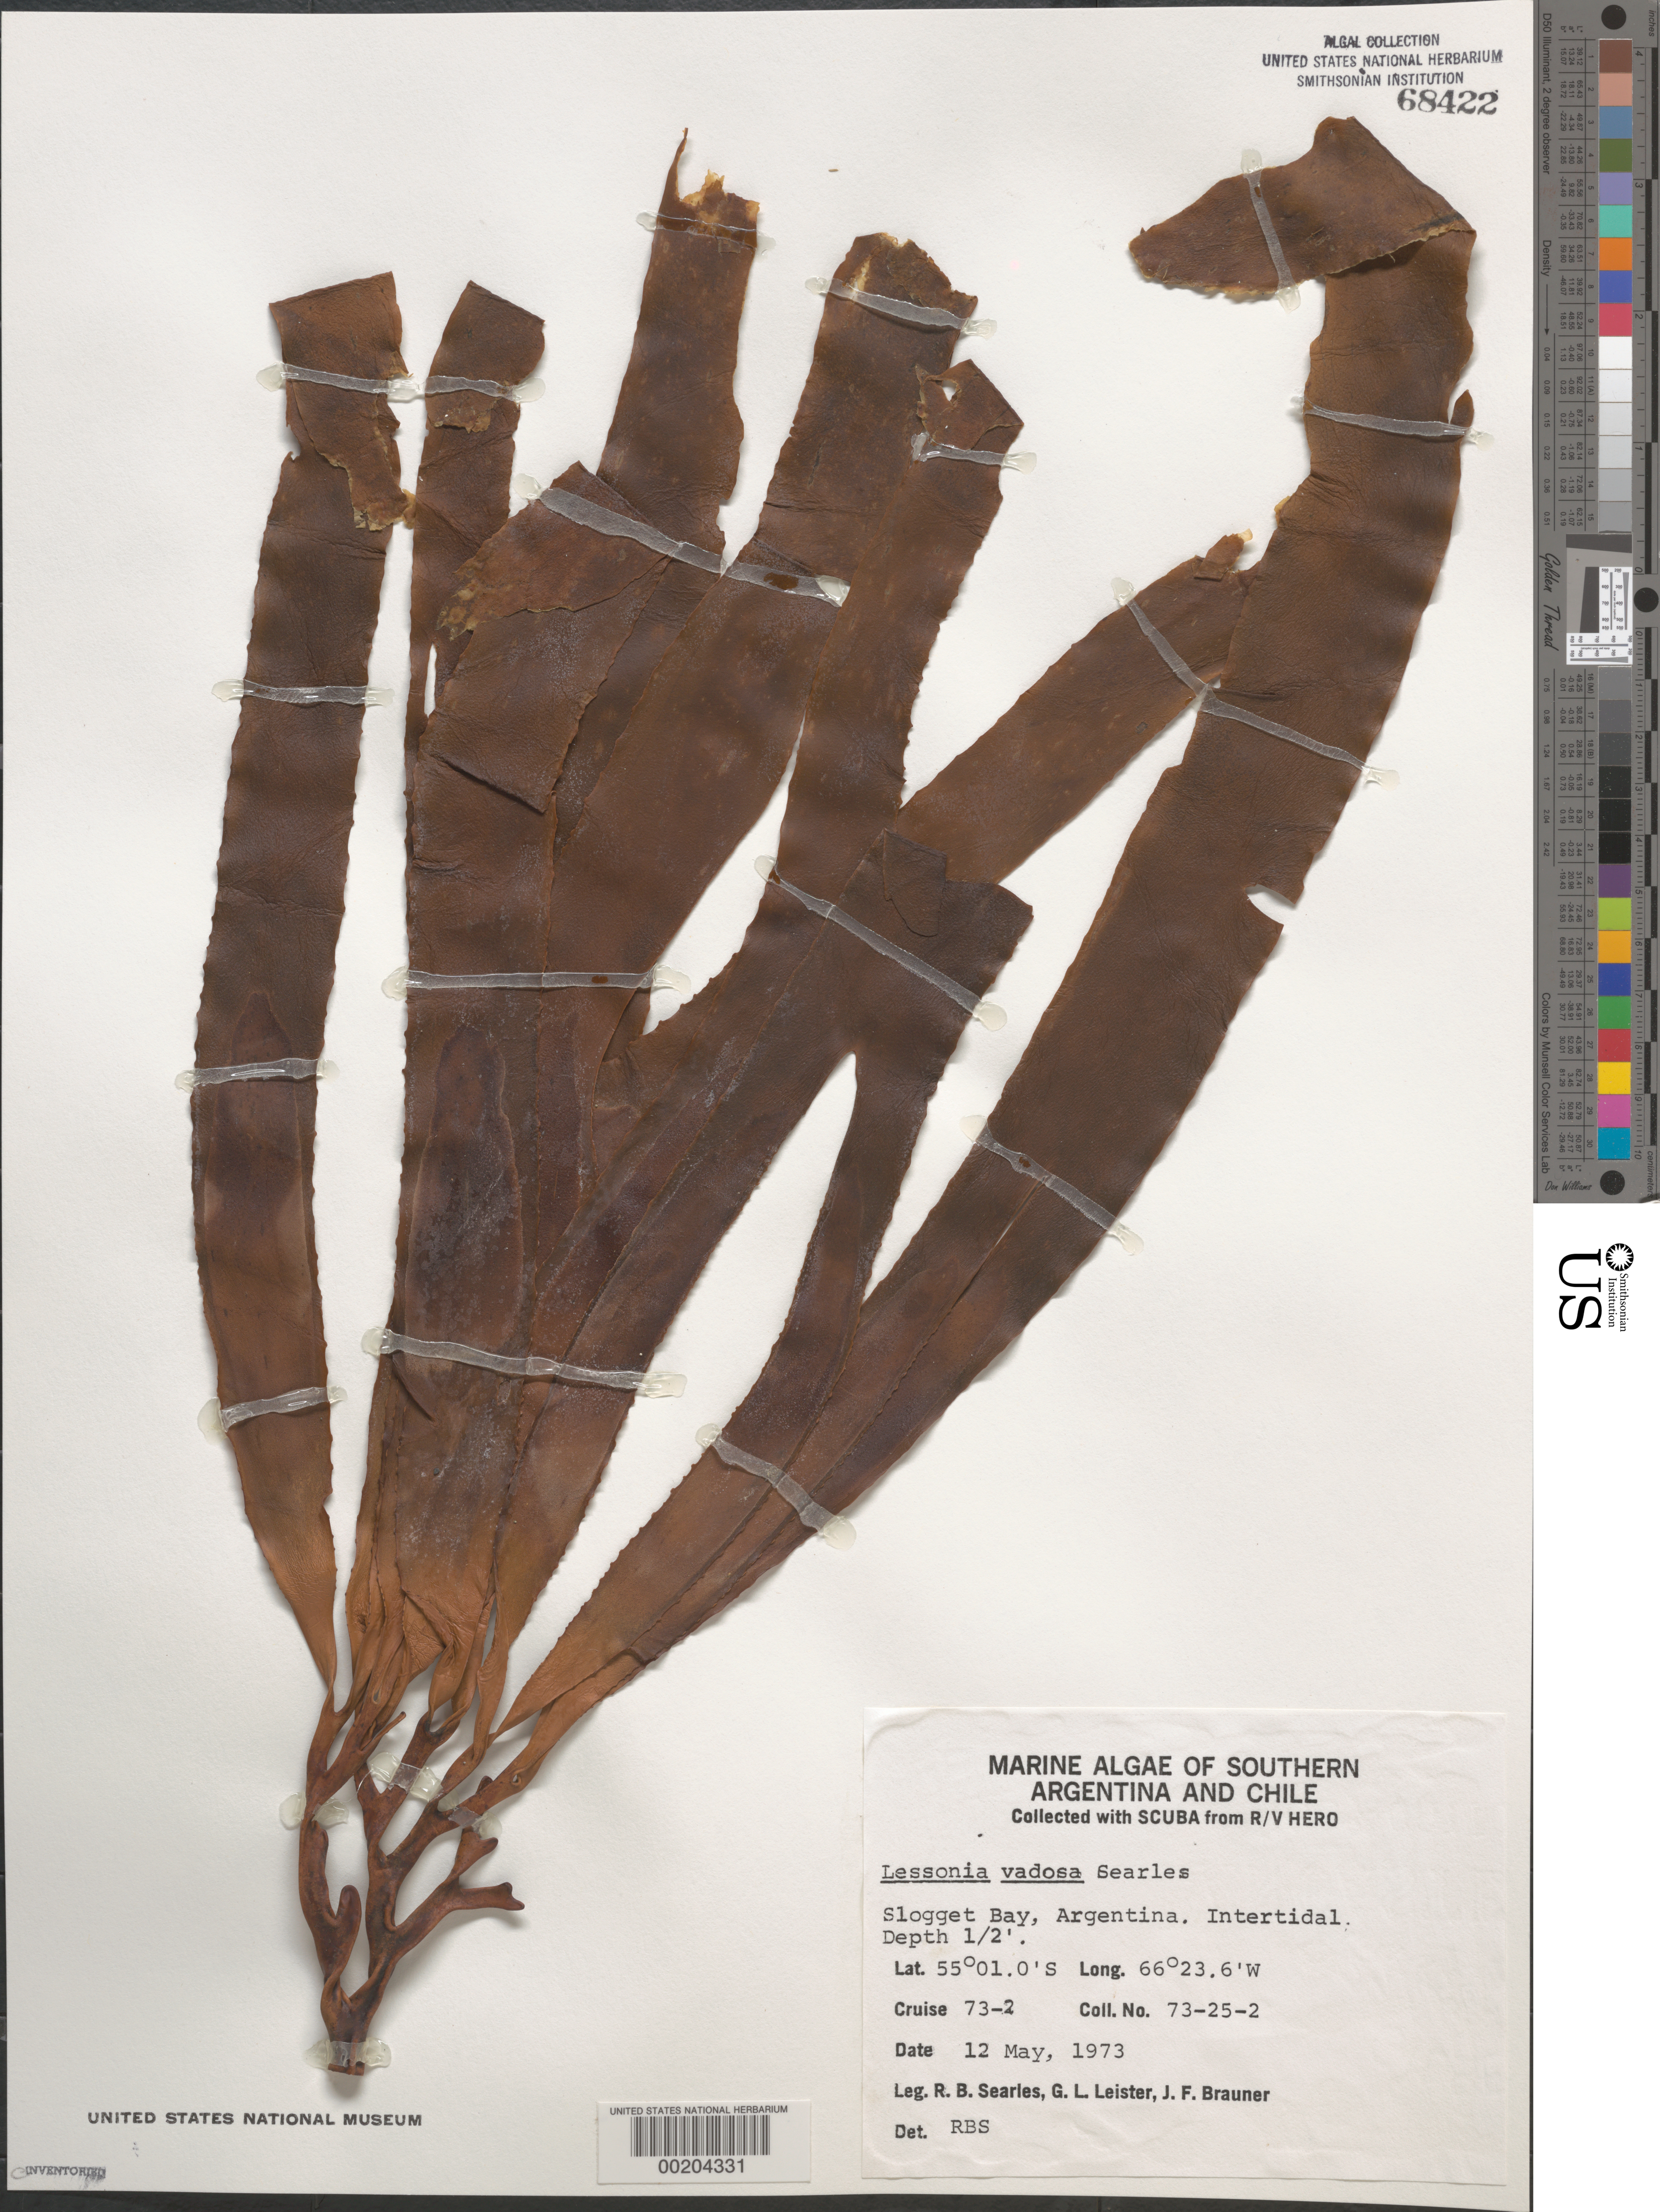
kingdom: Chromista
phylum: Ochrophyta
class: Phaeophyceae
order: Laminariales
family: Lessoniaceae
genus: Lessonia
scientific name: Lessonia flavicans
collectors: R. Searles, G. Leister & J. F. Brauner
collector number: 73-25-2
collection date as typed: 12 May 1973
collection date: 1973-05-12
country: Argentina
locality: Slogget Bay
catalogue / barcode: US 68422